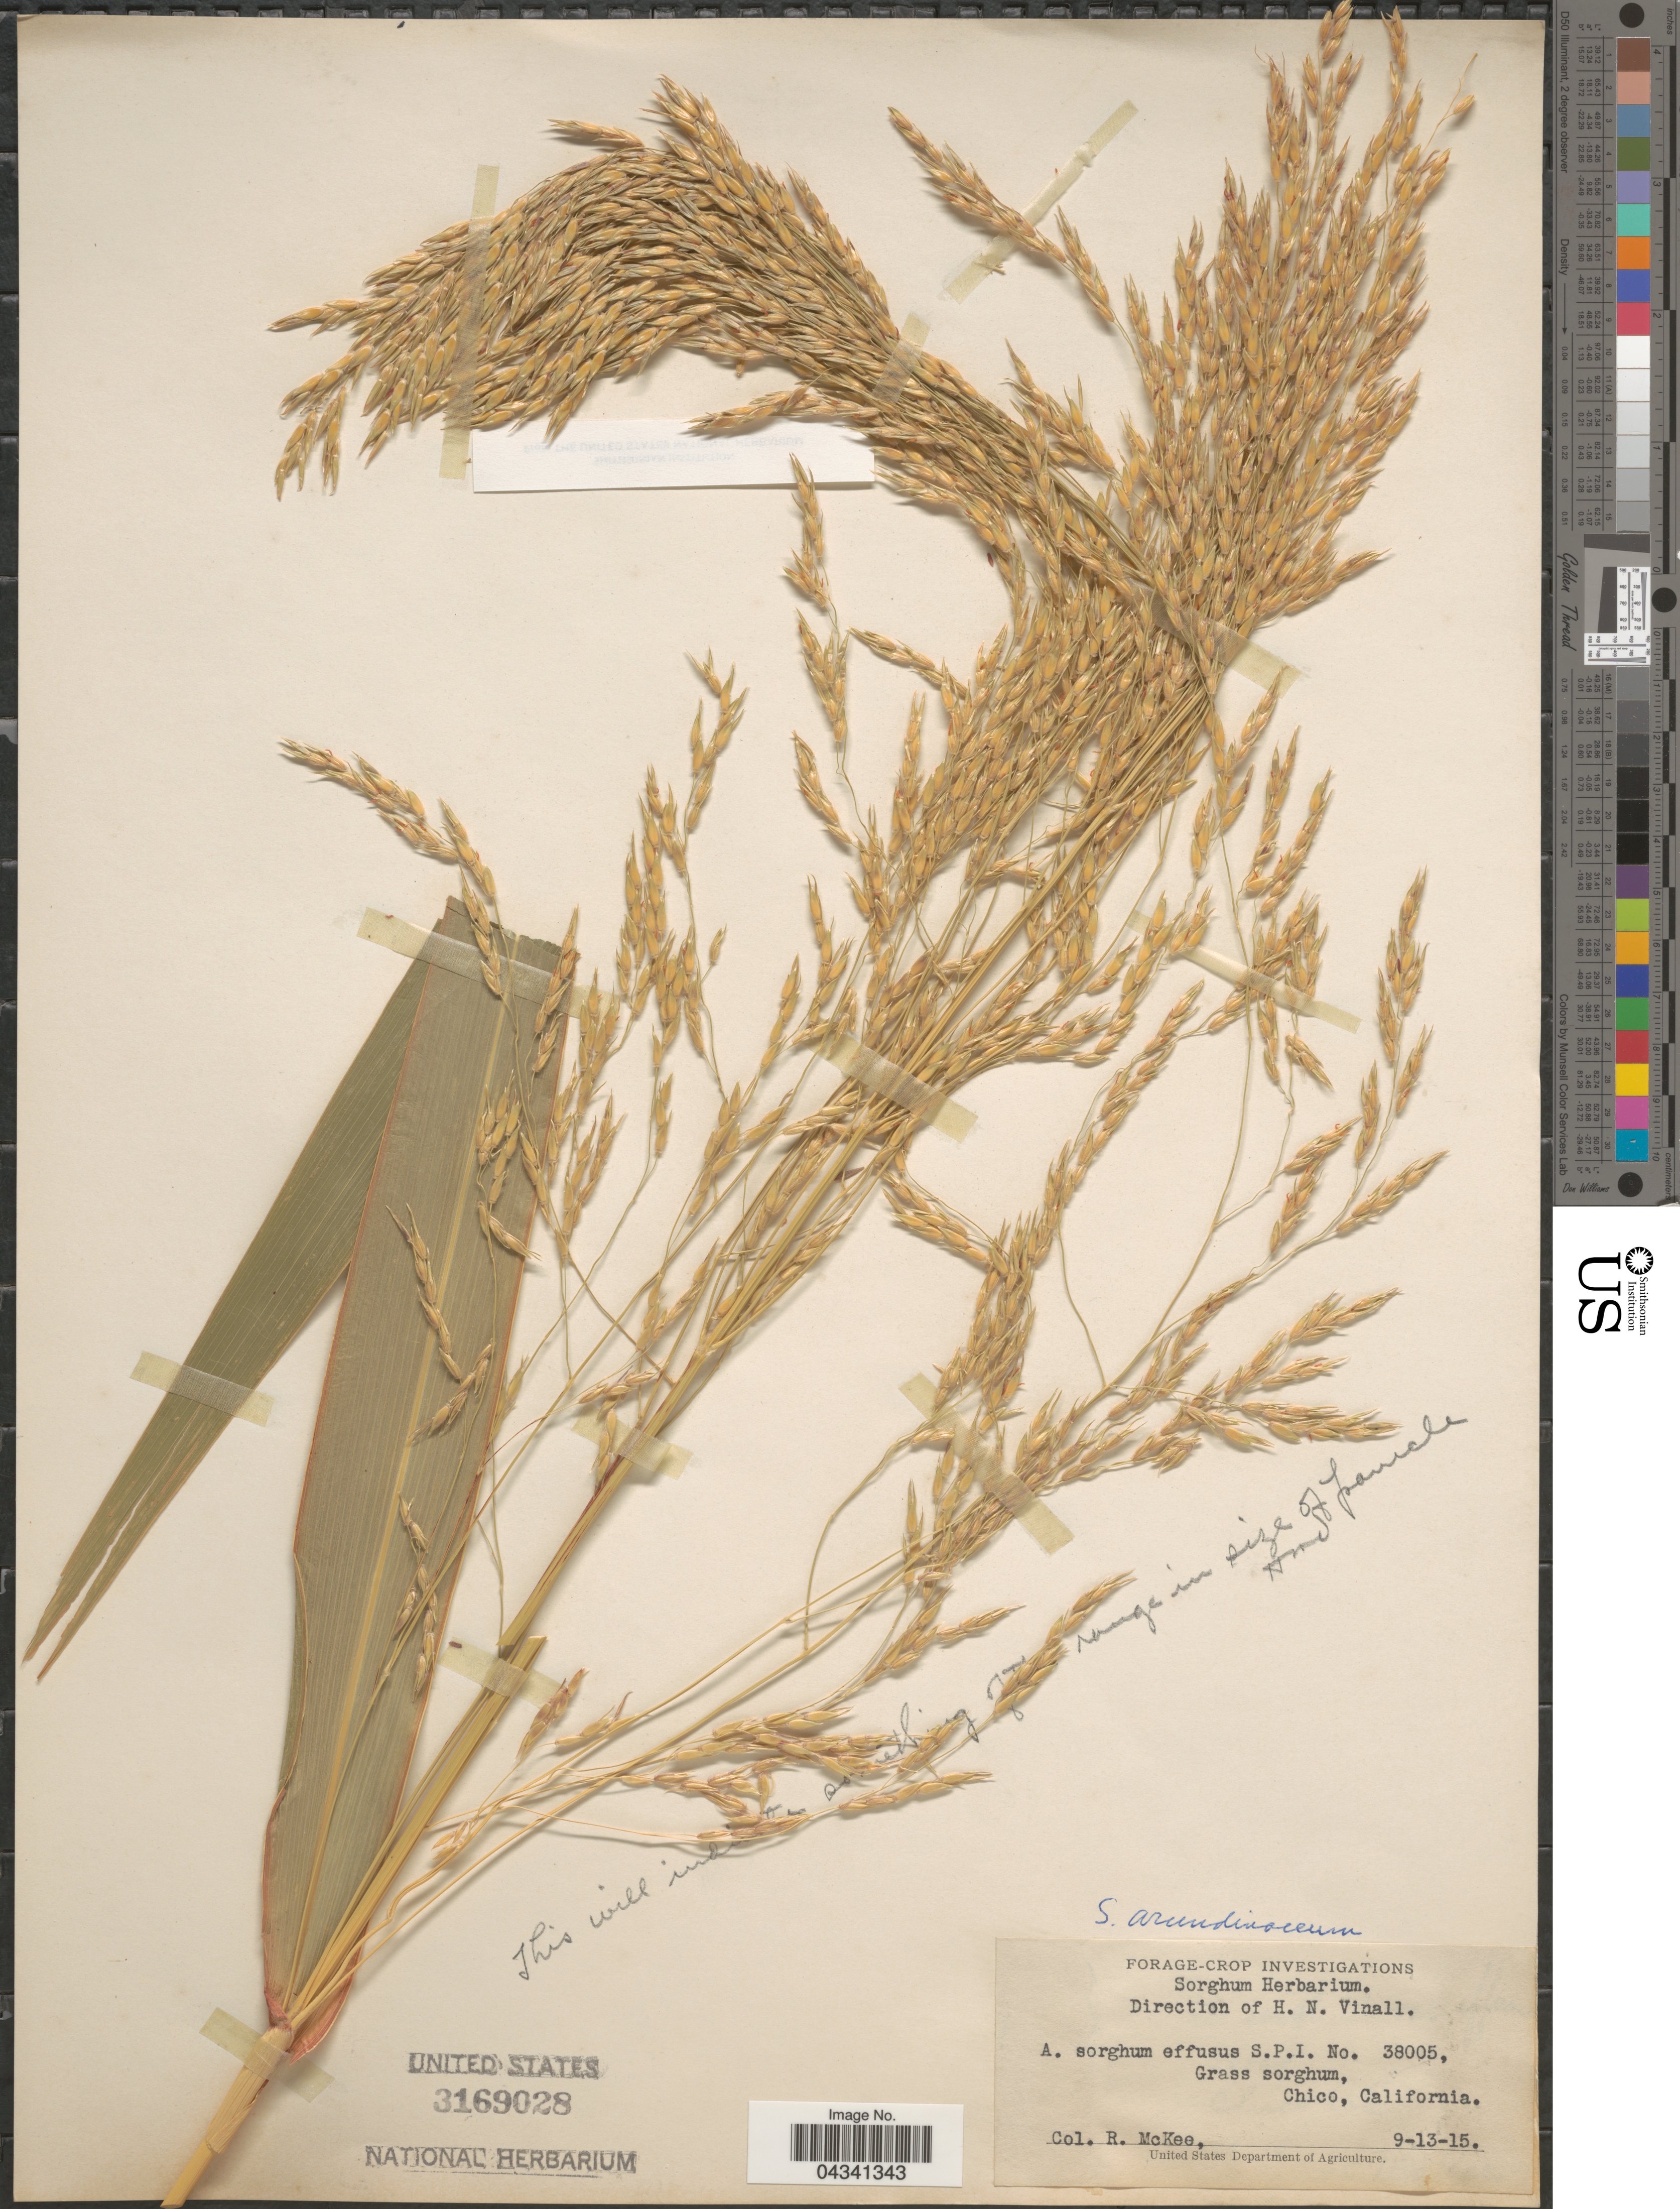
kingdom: Plantae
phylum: Tracheophyta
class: Liliopsida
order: Poales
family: Poaceae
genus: Sorghum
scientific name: Sorghum arundinaceum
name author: (Desv.) Stapf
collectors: R. Mckee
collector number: S.P.I. 38005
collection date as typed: Transcribed d/m/y: 13/9/15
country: United States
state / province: California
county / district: Butte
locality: Chico.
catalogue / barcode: US 3169028